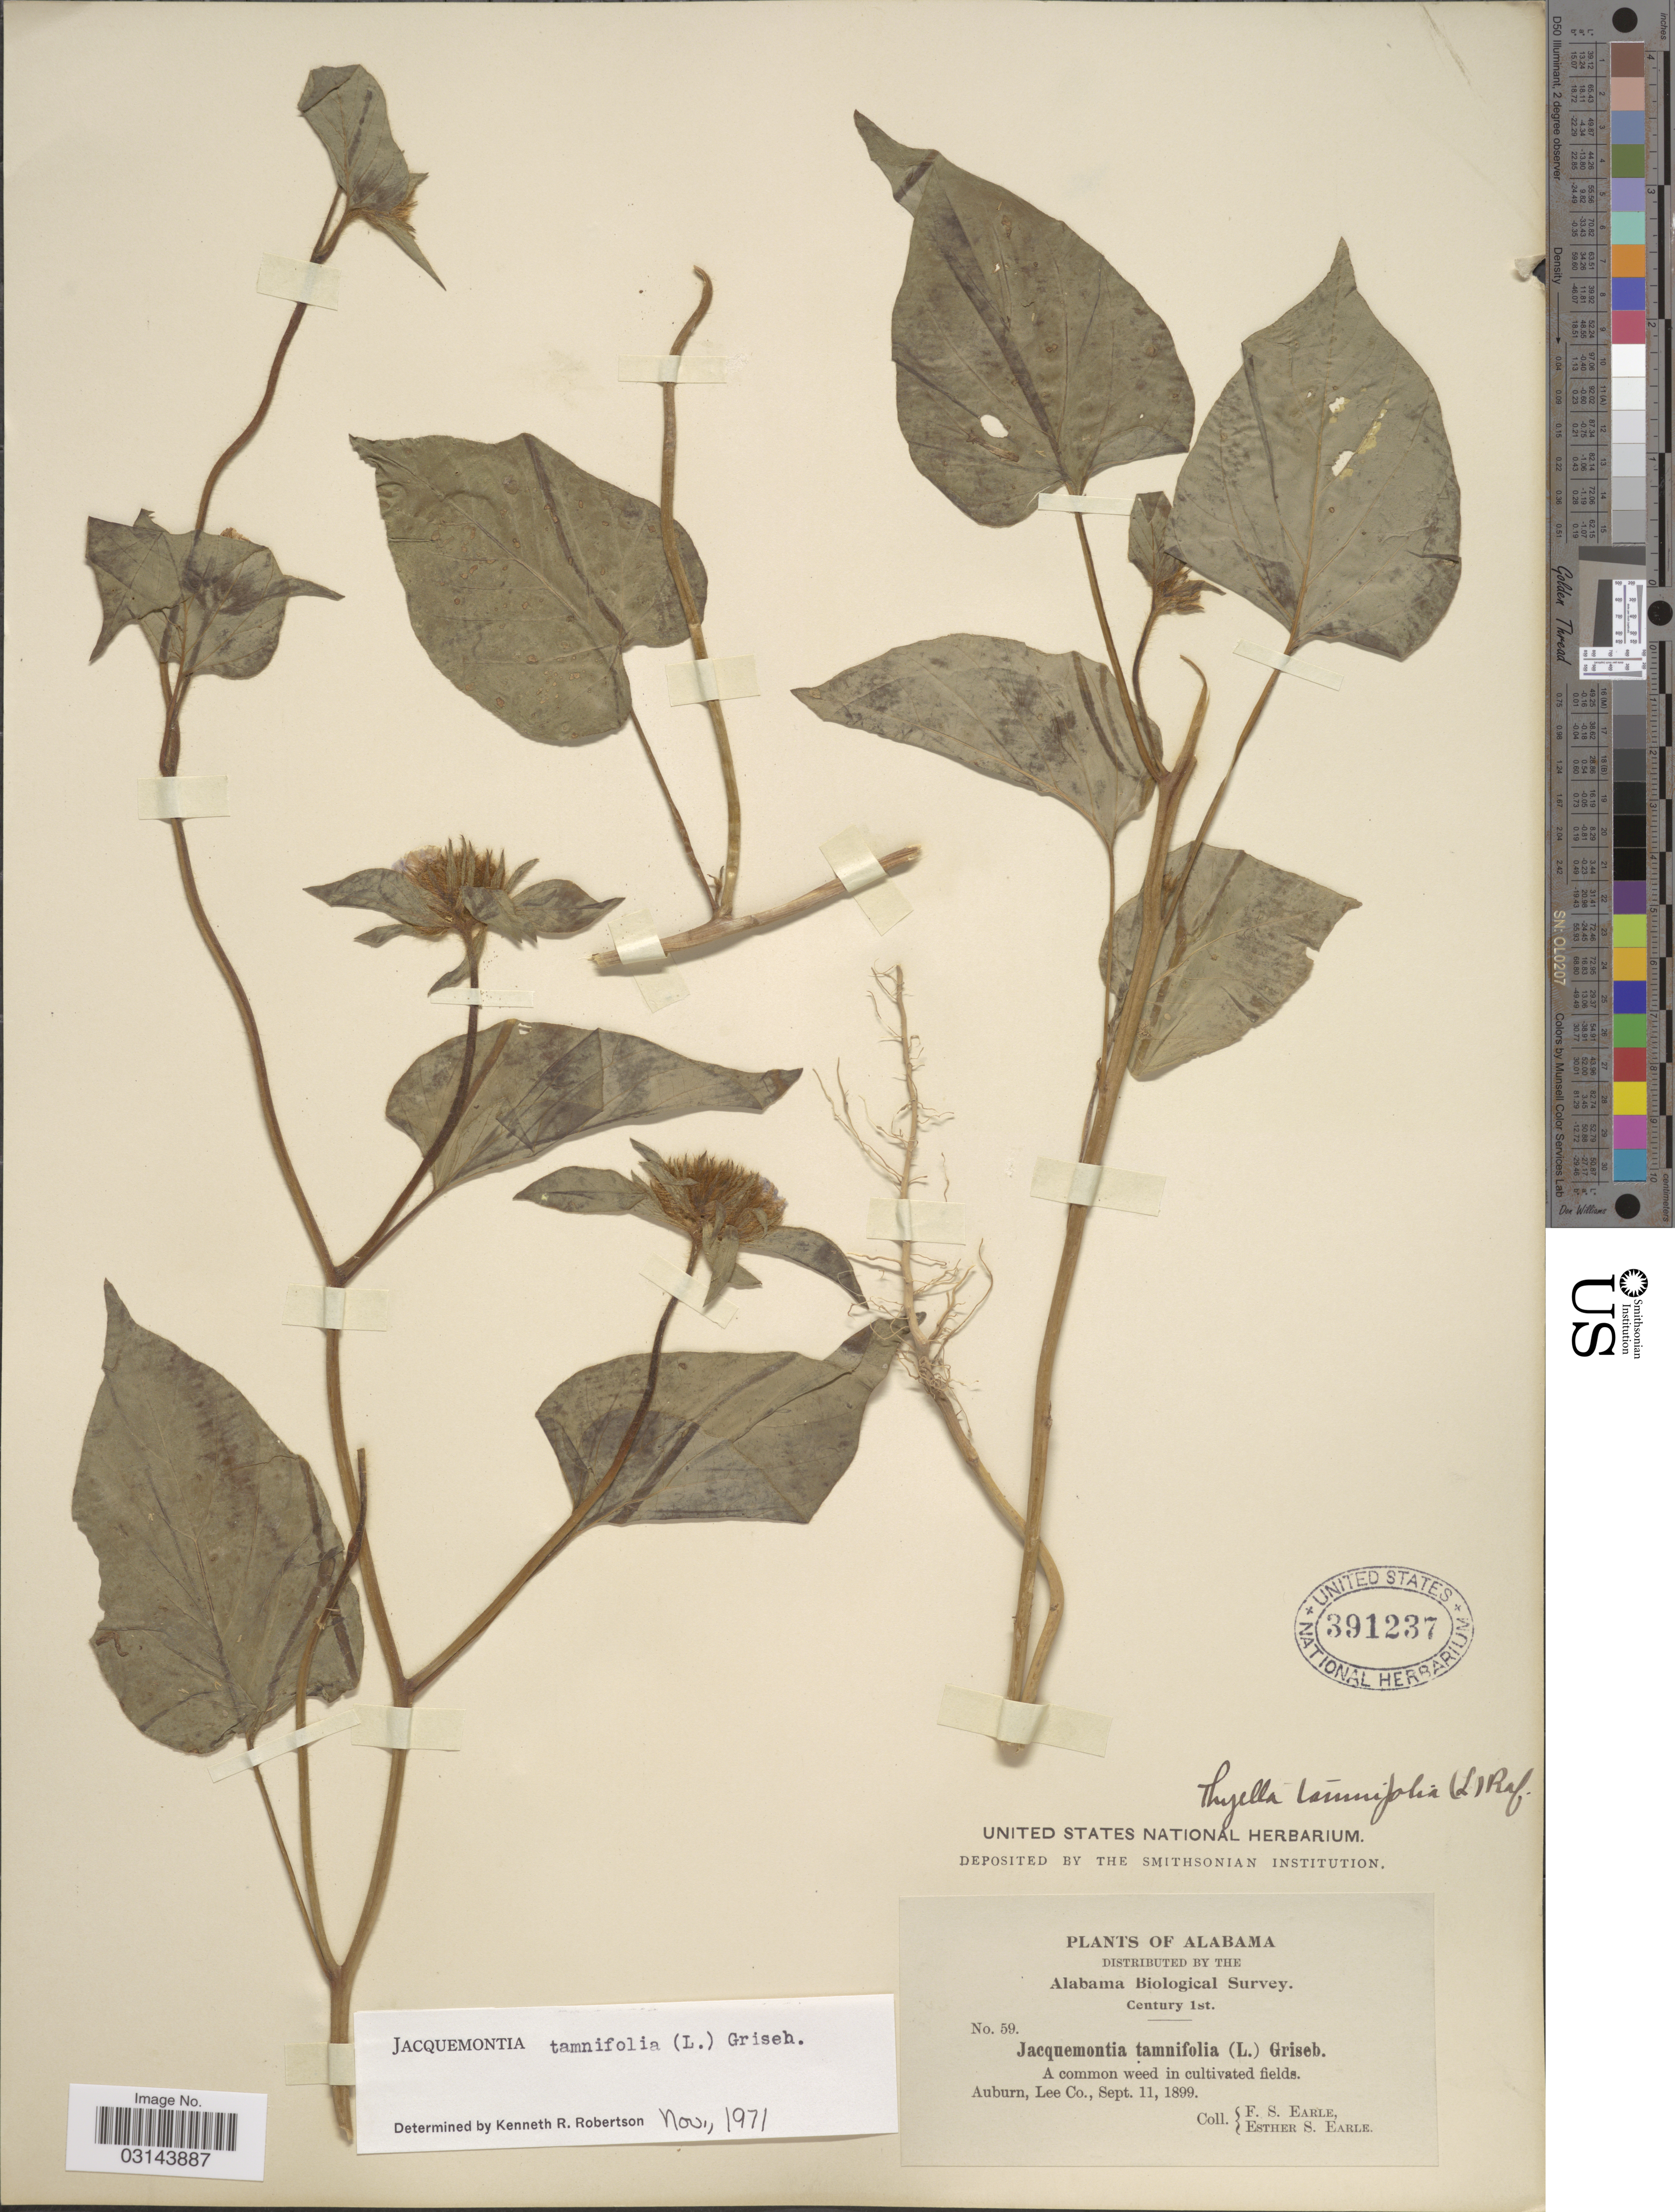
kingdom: Plantae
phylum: Tracheophyta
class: Magnoliopsida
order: Solanales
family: Convolvulaceae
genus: Jacquemontia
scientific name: Jacquemontia tamnifolia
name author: (L.) Griseb.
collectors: F. S. Earle & E. S. Earle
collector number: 59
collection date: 1899-09-11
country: United States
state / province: Alabama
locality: Auburn, Lee Co.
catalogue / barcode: US 391237